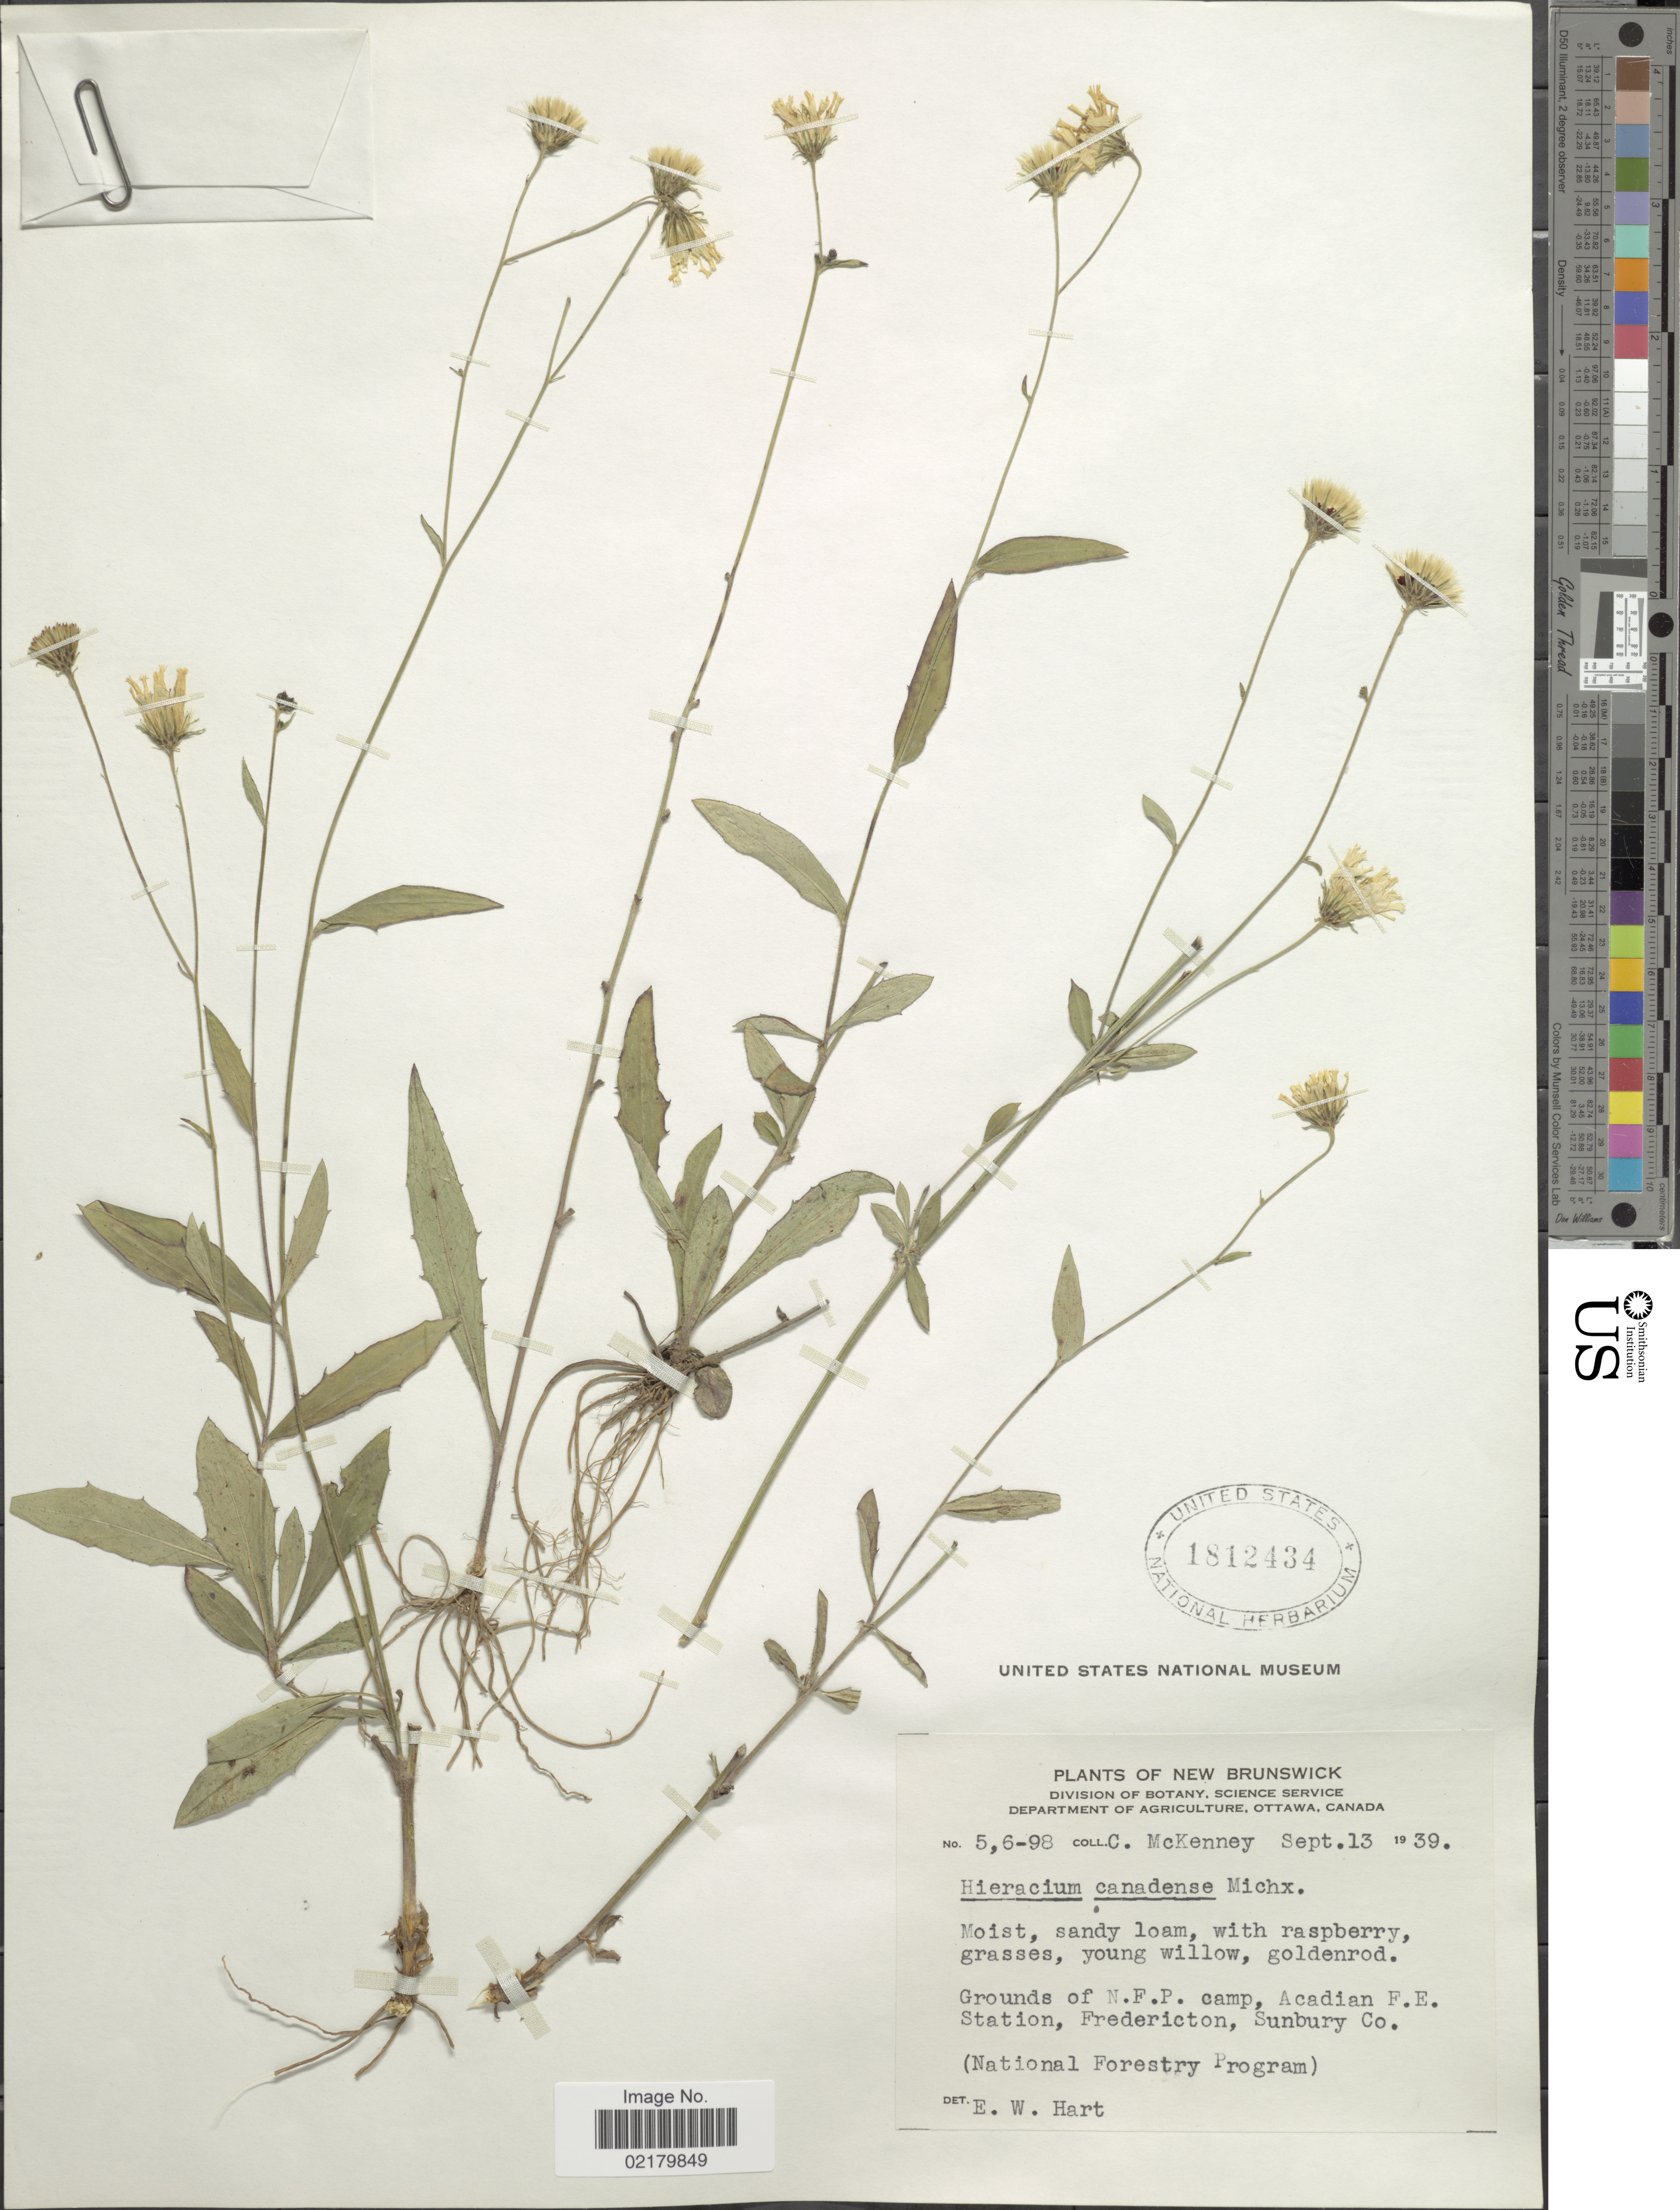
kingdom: Plantae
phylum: Tracheophyta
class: Magnoliopsida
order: Asterales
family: Asteraceae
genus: Hieracium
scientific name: Hieracium canadense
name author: Michx.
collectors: C. McKenney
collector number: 5,6-98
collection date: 1939-09-13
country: Canada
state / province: New Brunswick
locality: Grounds of N.F.P. camp, Acadian F.E. Station, Fredericton, Sunbury Co (National Forestry Program)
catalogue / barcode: US 1812434